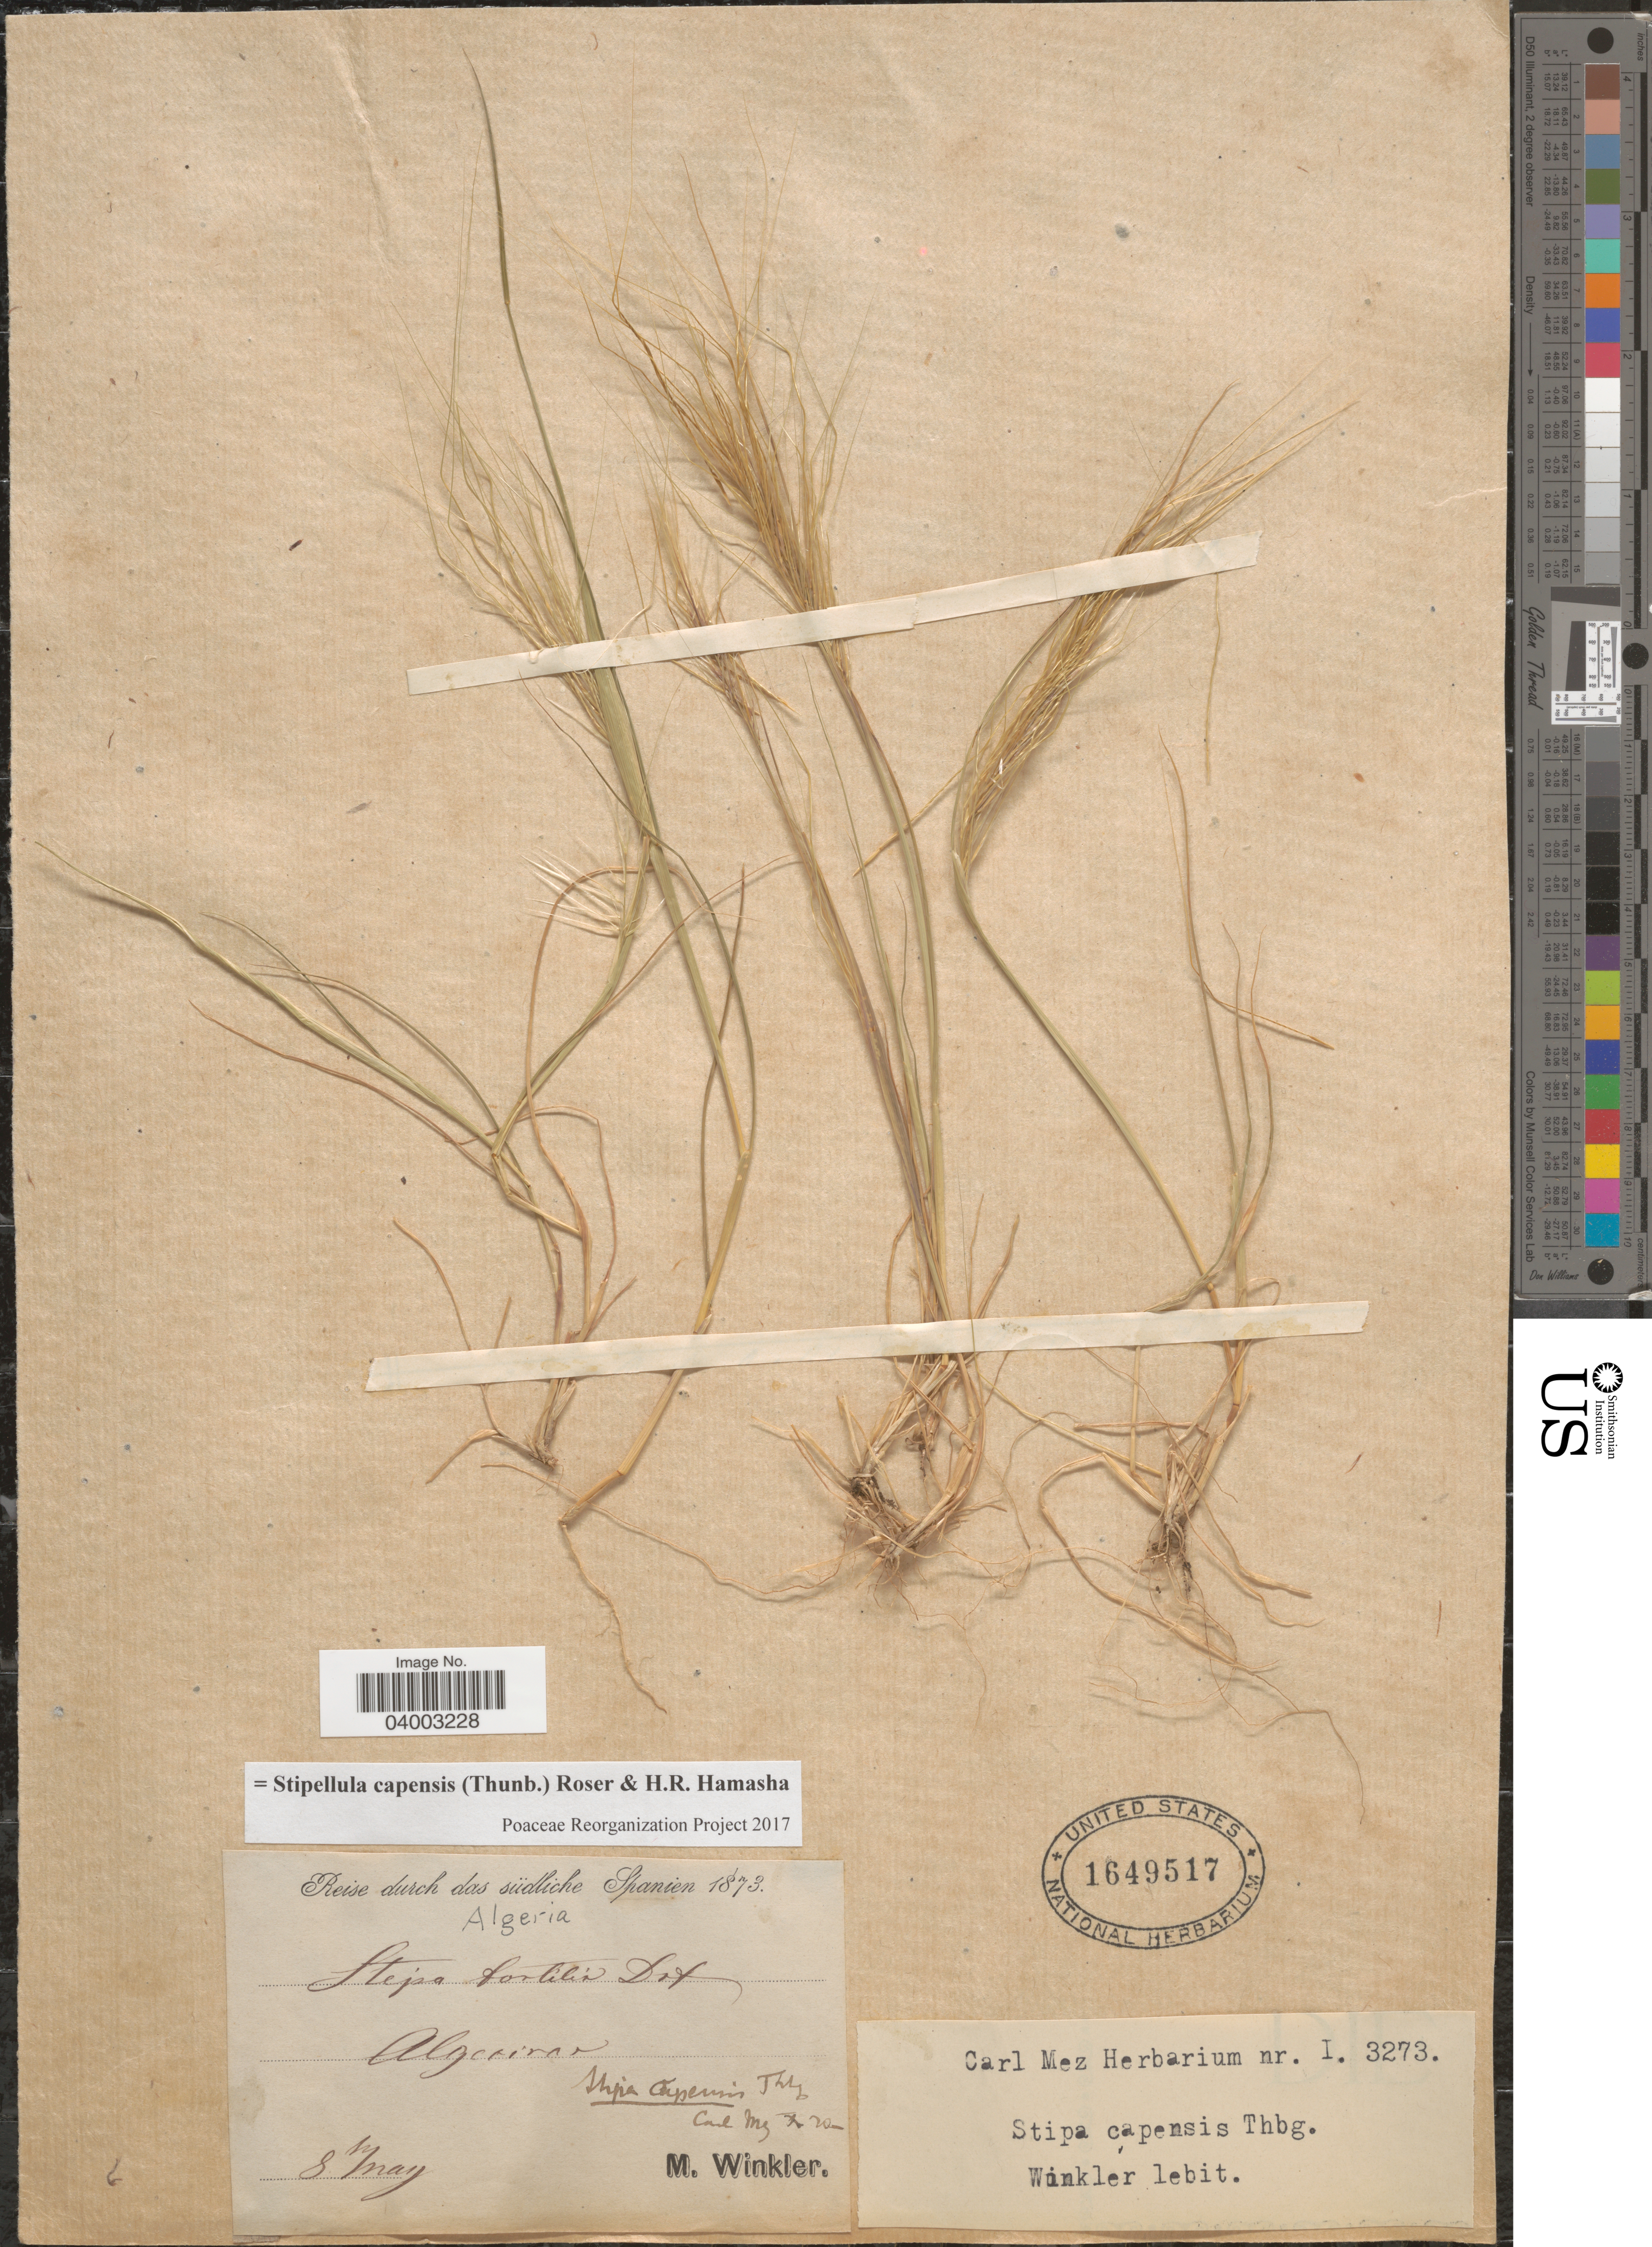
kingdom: Plantae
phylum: Tracheophyta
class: Liliopsida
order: Poales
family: Poaceae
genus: Stipellula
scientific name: Stipellula capensis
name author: (Thunb.) Röser & H. R. Hamasha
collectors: M. Winkler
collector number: !3273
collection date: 1873-05-08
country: Algeria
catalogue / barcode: US 1649517